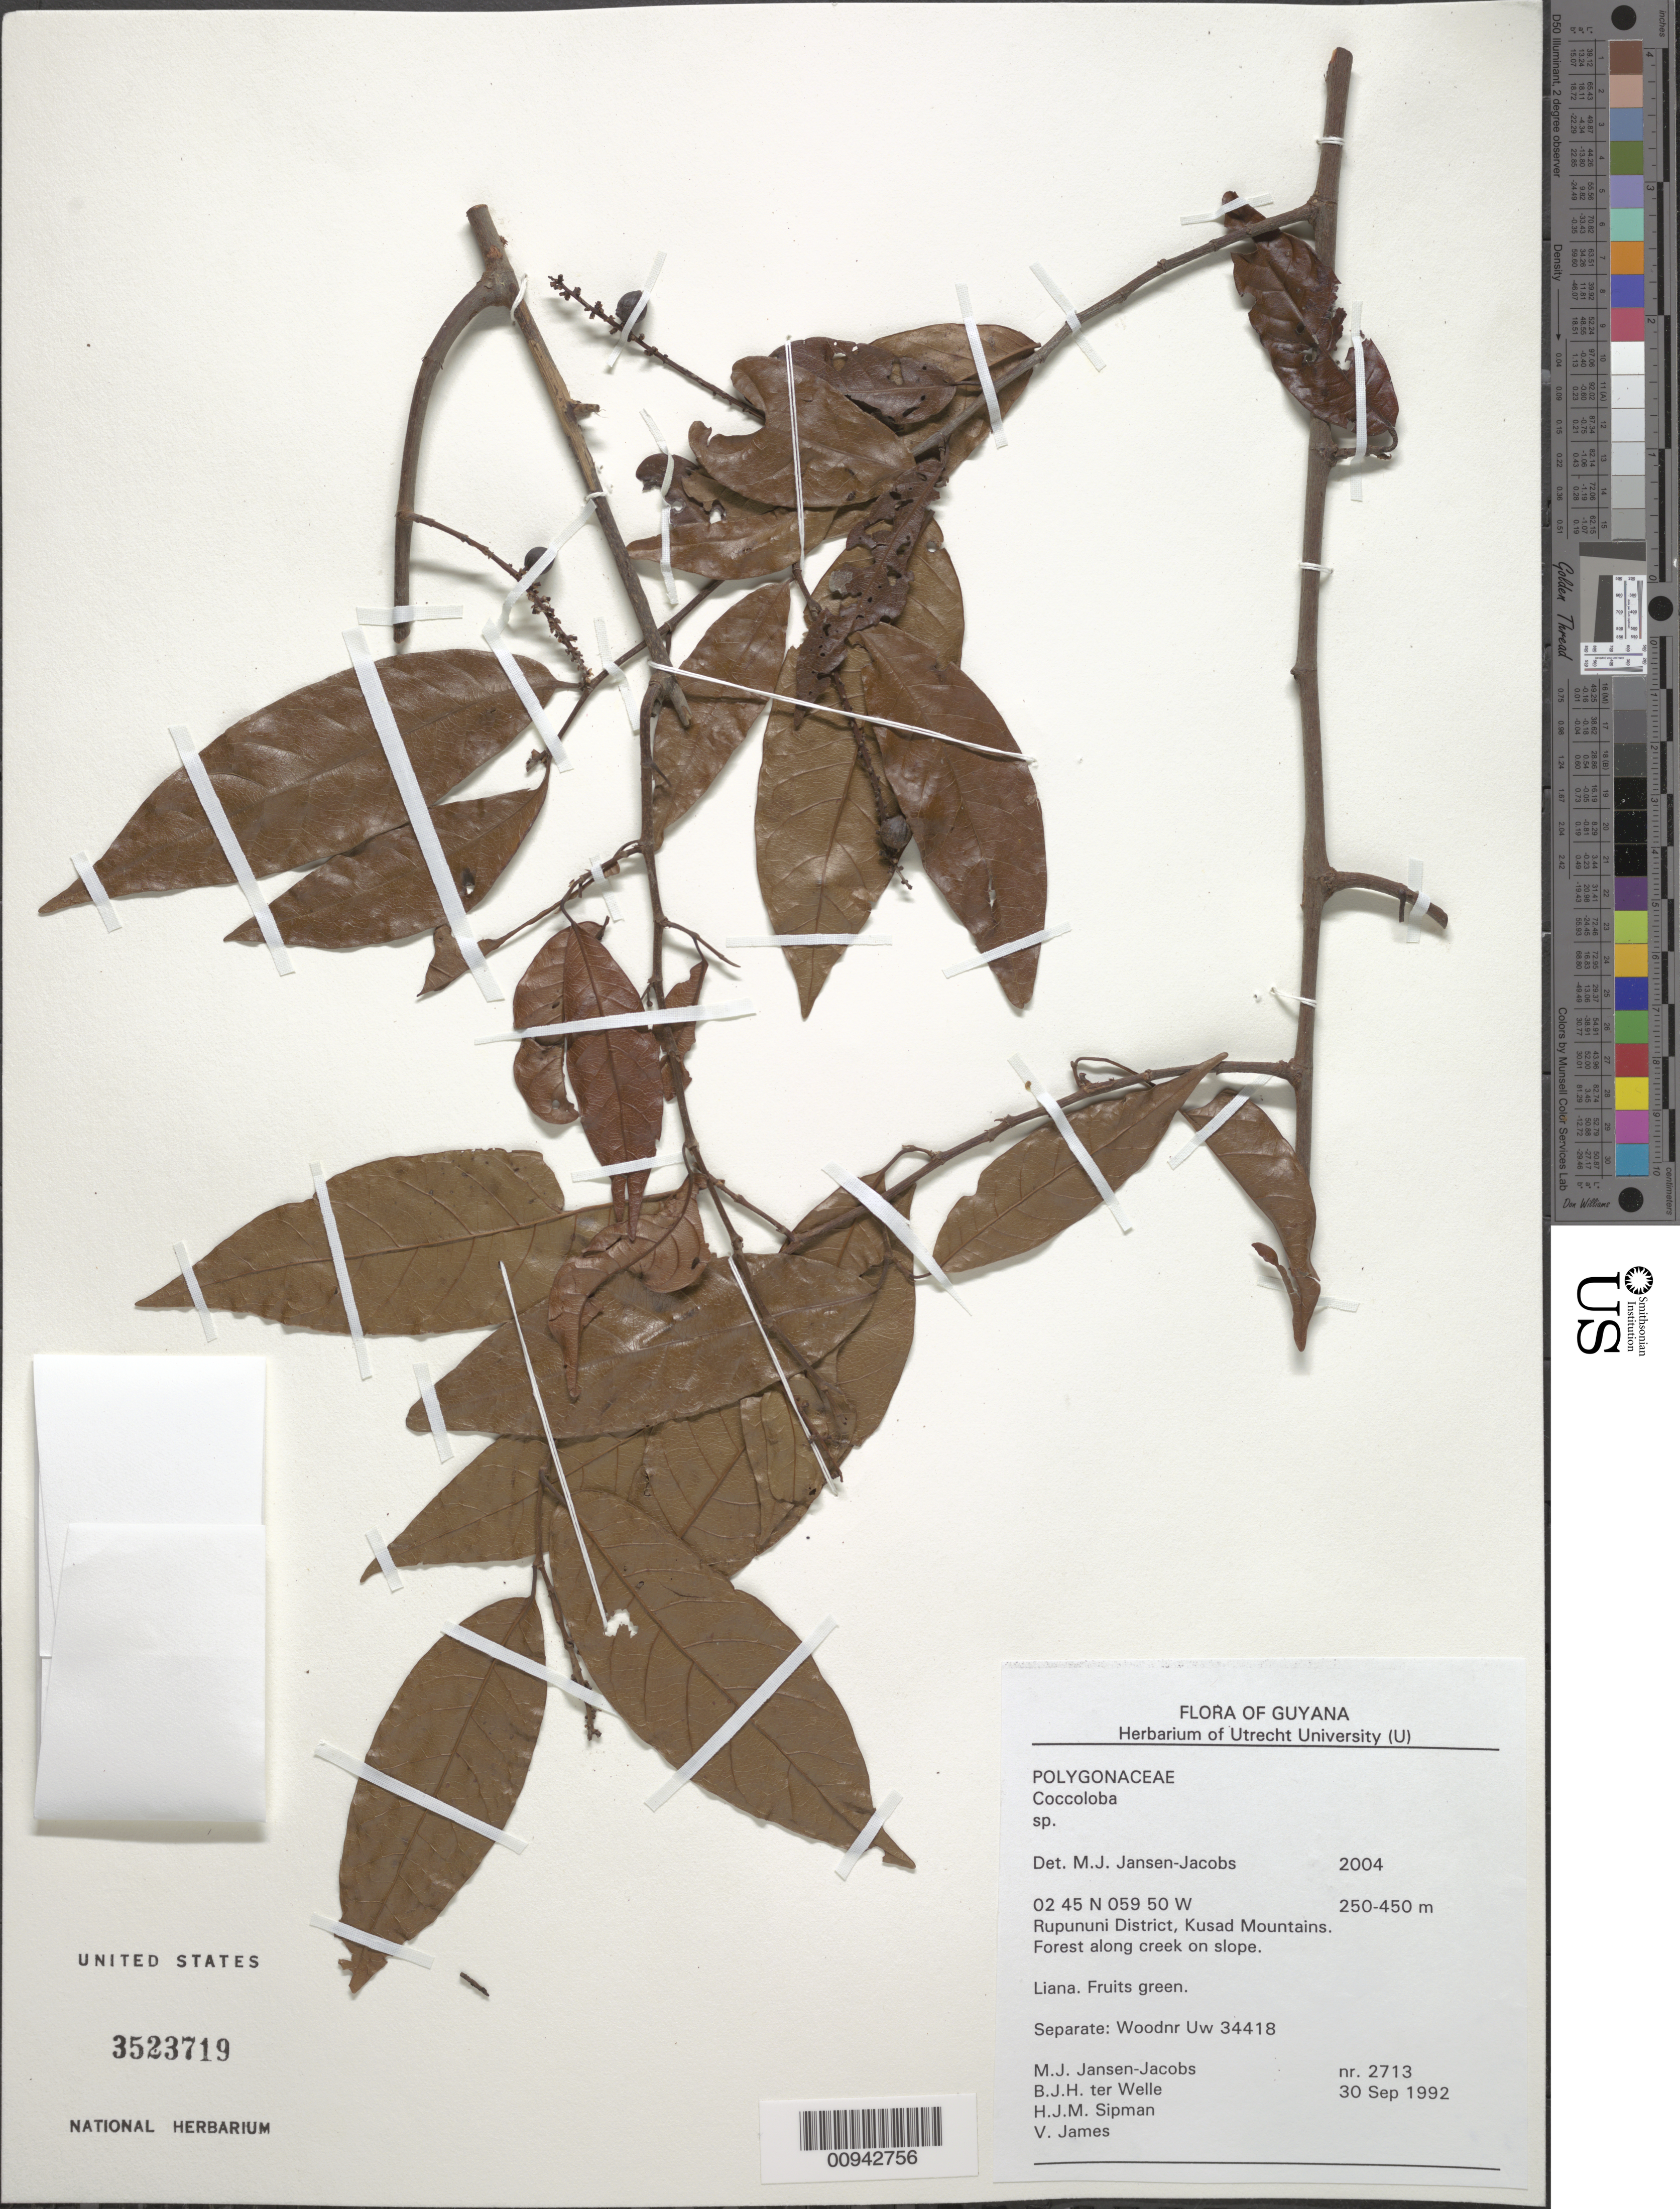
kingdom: Plantae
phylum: Tracheophyta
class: Magnoliopsida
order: Caryophyllales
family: Polygonaceae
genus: Coccoloba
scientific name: Coccoloba sp.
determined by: Jansen-Jacobs, M. J., (U), Nationaal Herbarium Nederland, Utrecht University branch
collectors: M. J. Jansen-Jacobs, B. Welle, H. J. M. Sipman & V. James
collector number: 2713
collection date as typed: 39 September 1992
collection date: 1992-09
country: Guyana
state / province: U. Takutu-U. Essequibo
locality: Kusad Mountains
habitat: Forest along creek on slope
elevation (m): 250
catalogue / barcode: US 3523719